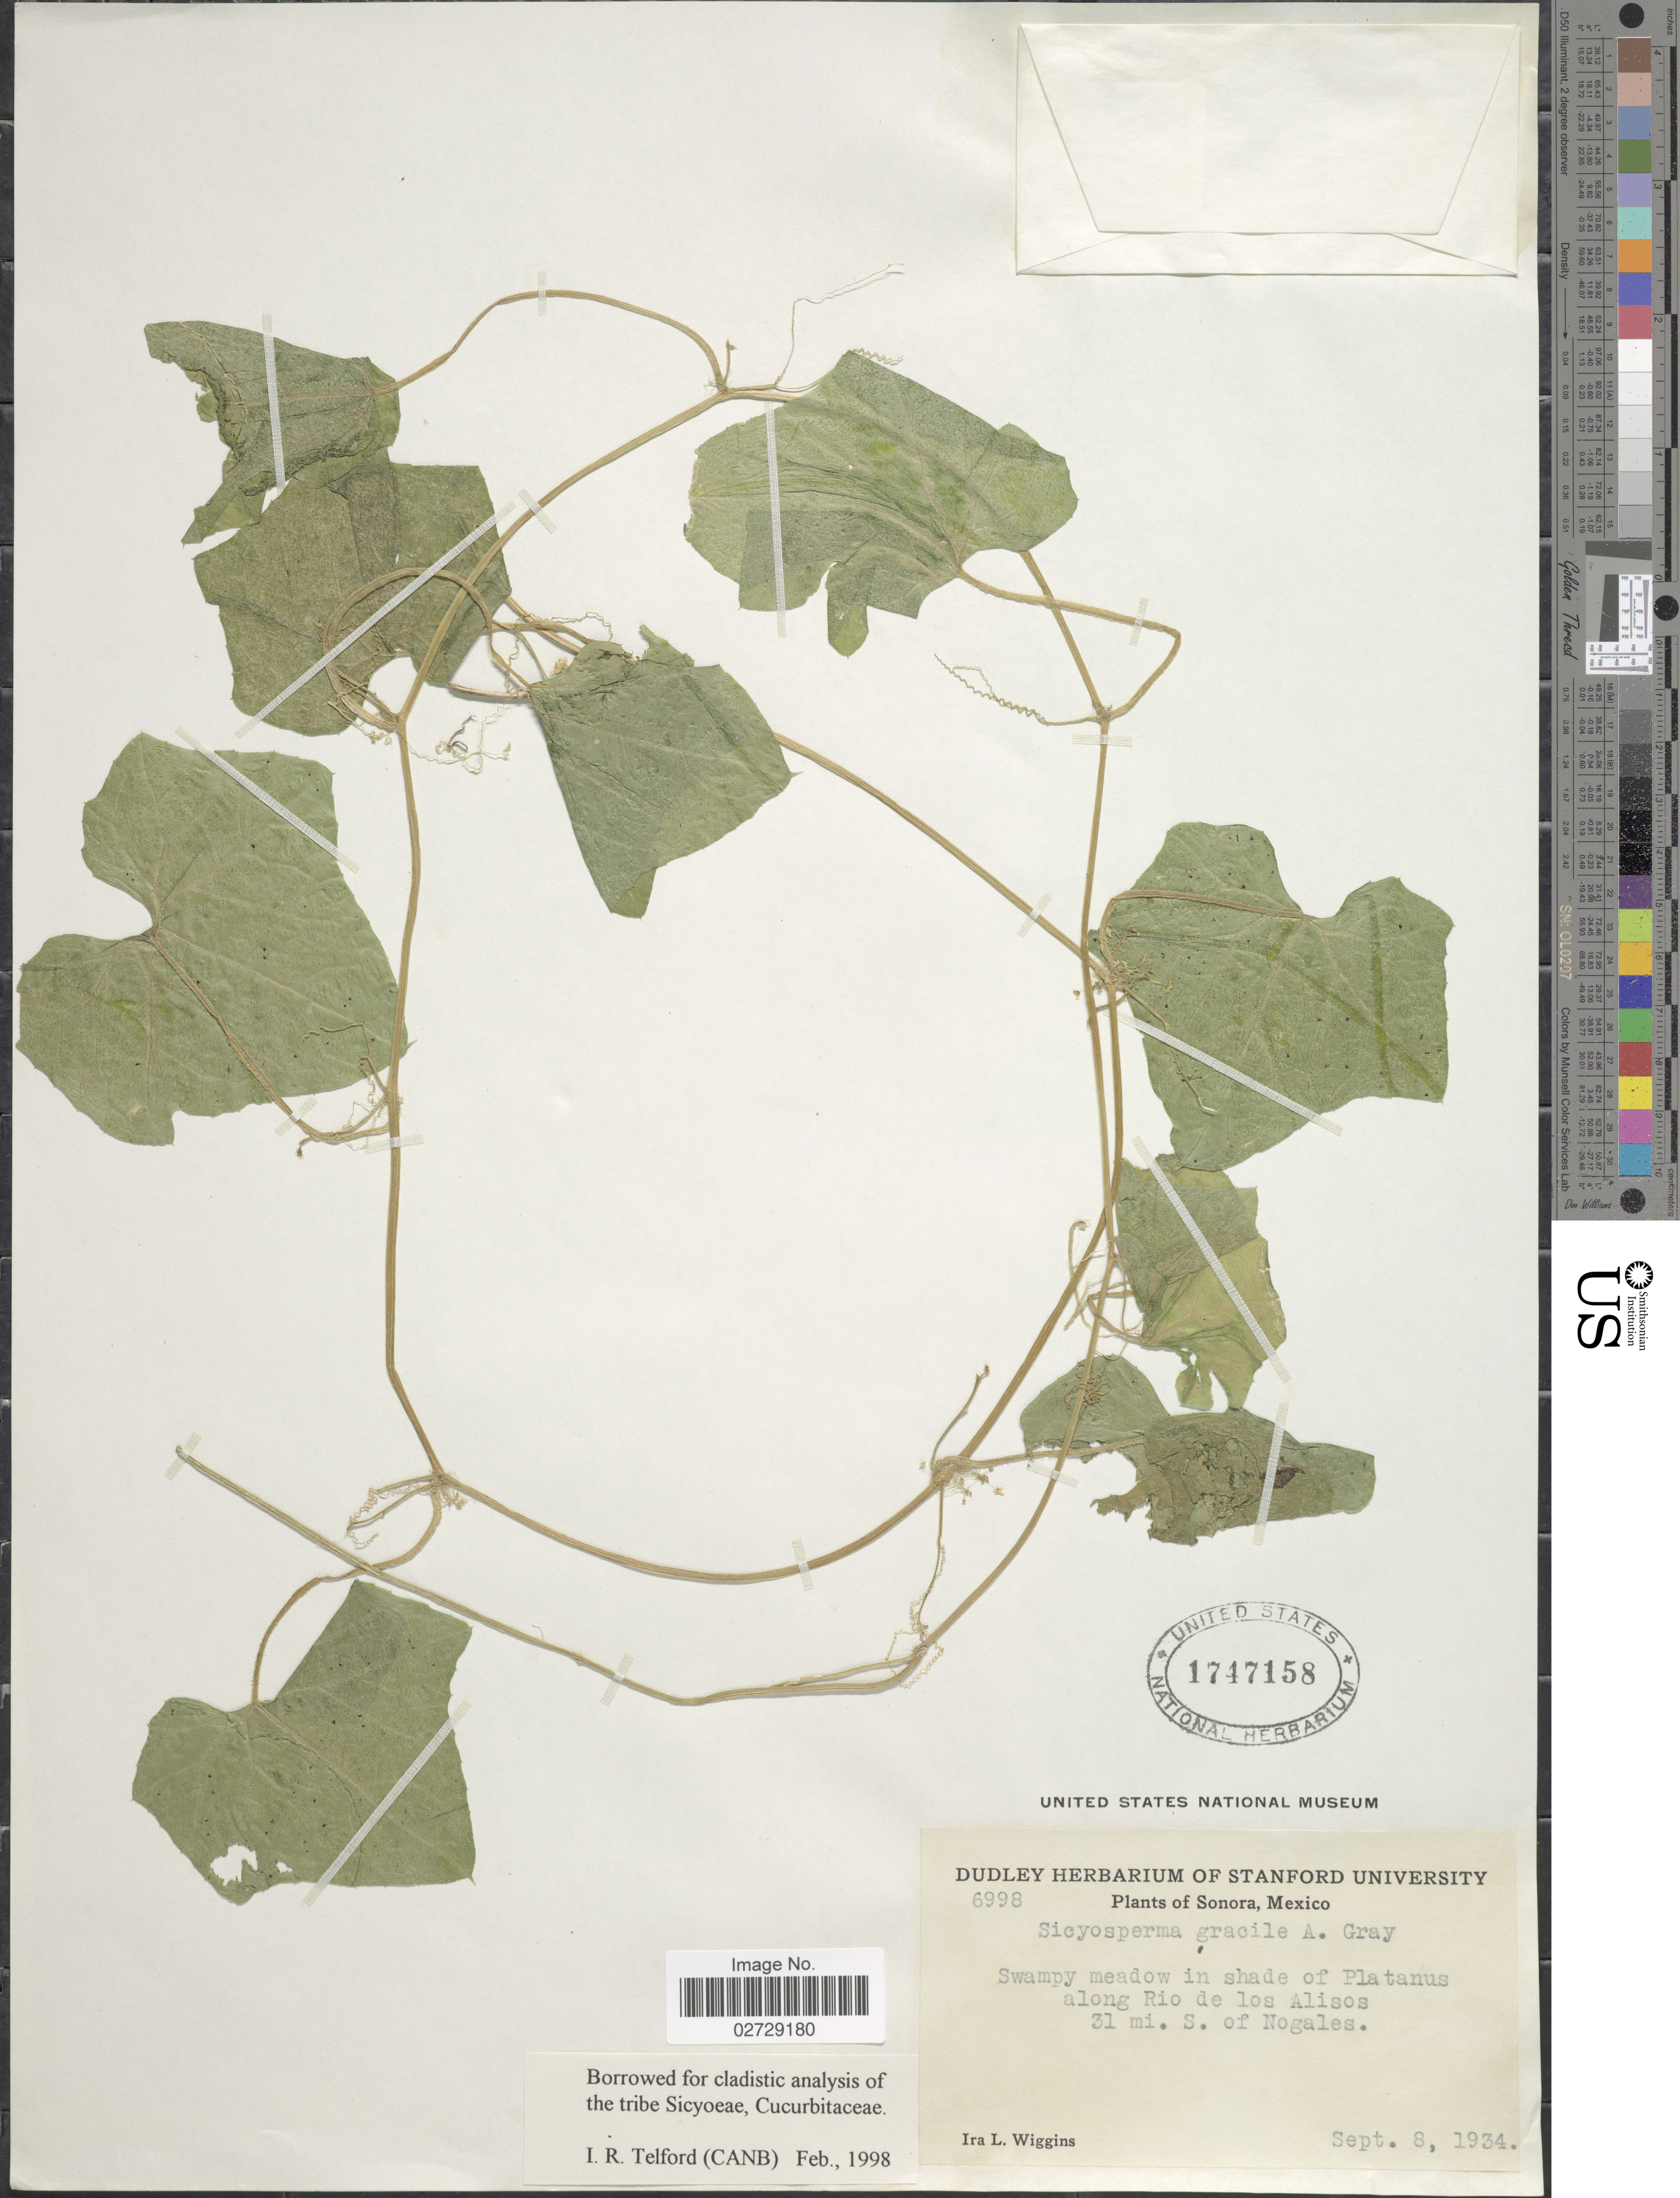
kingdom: Plantae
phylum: Tracheophyta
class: Magnoliopsida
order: Cucurbitales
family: Cucurbitaceae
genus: Sicyosperma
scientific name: Sicyosperma gracile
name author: A. Gray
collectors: I. L. Wiggins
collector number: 6998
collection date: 1934-09-08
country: Mexico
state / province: Sonora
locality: Swampy meadow in shade of Platanus along Rio de los Alisos 31 mi. S. of Nogales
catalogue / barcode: US 1747158